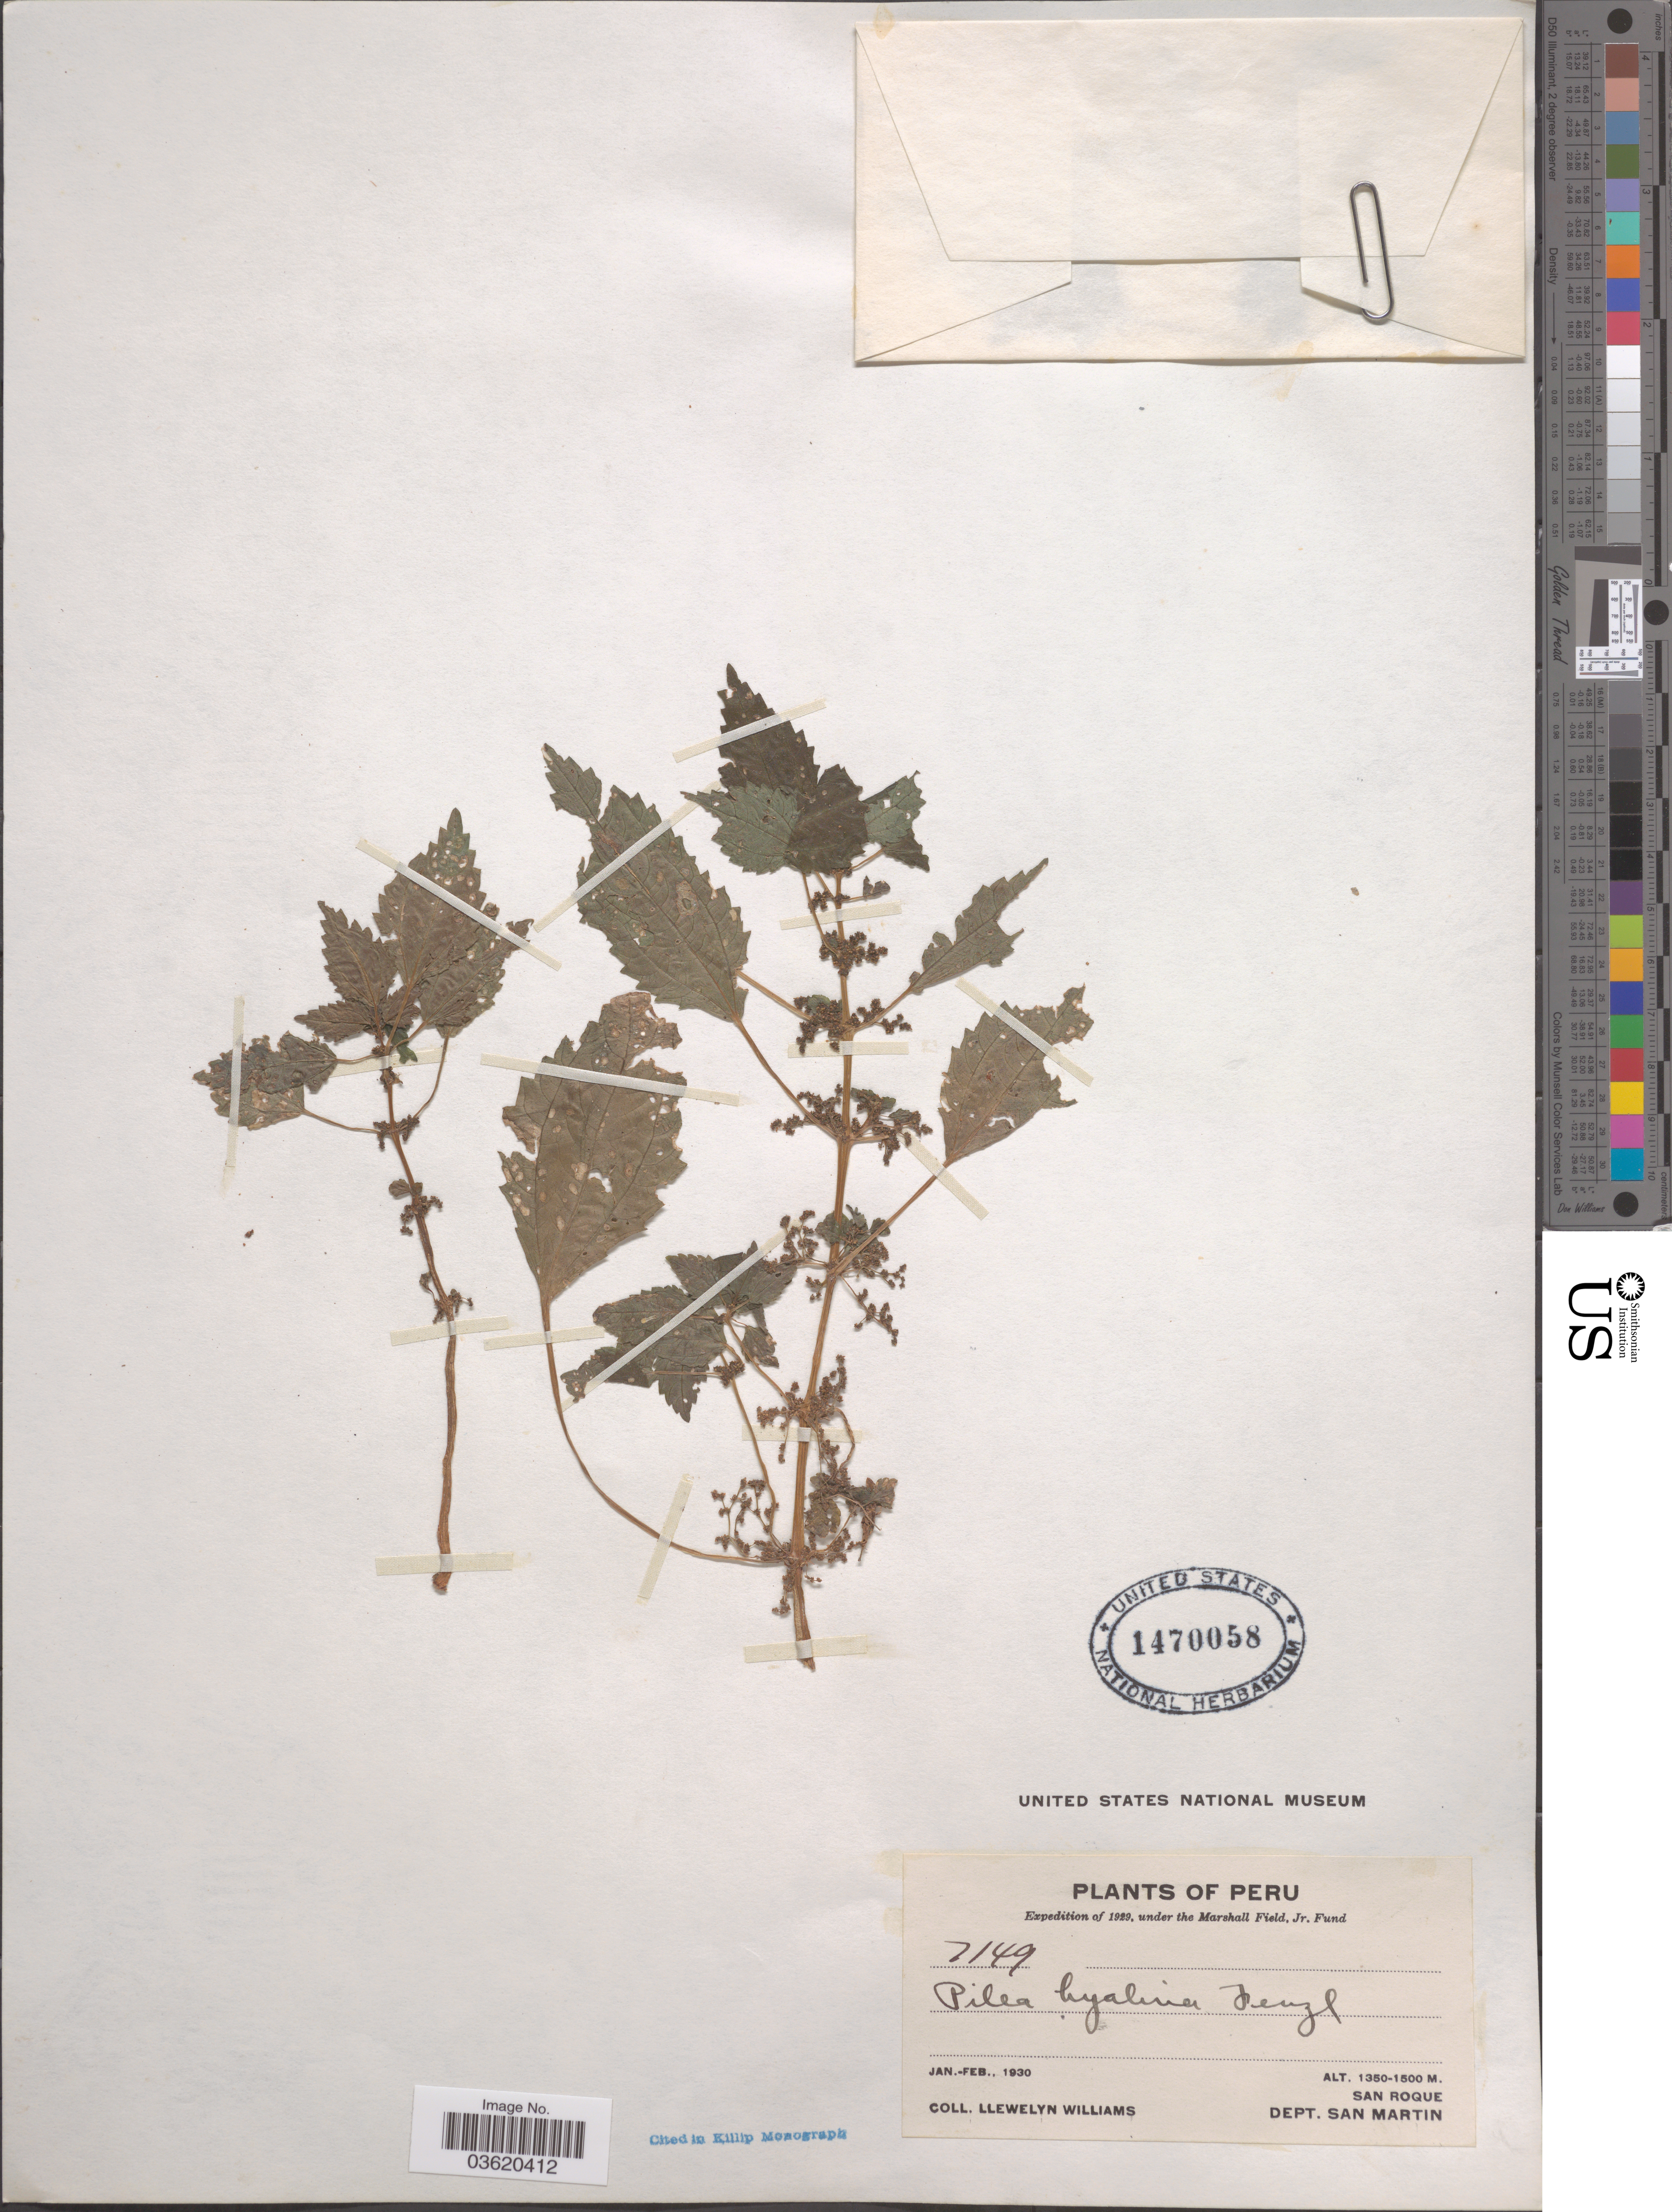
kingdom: Plantae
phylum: Tracheophyta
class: Magnoliopsida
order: Rosales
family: Urticaceae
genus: Pilea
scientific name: Pilea hyalina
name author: Fenzl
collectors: Ll. Williams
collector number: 7149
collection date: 1930-01/1930-02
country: Peru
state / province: San Martín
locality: San Roque. Dept. San Martin.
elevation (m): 1350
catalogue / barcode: US 1470058